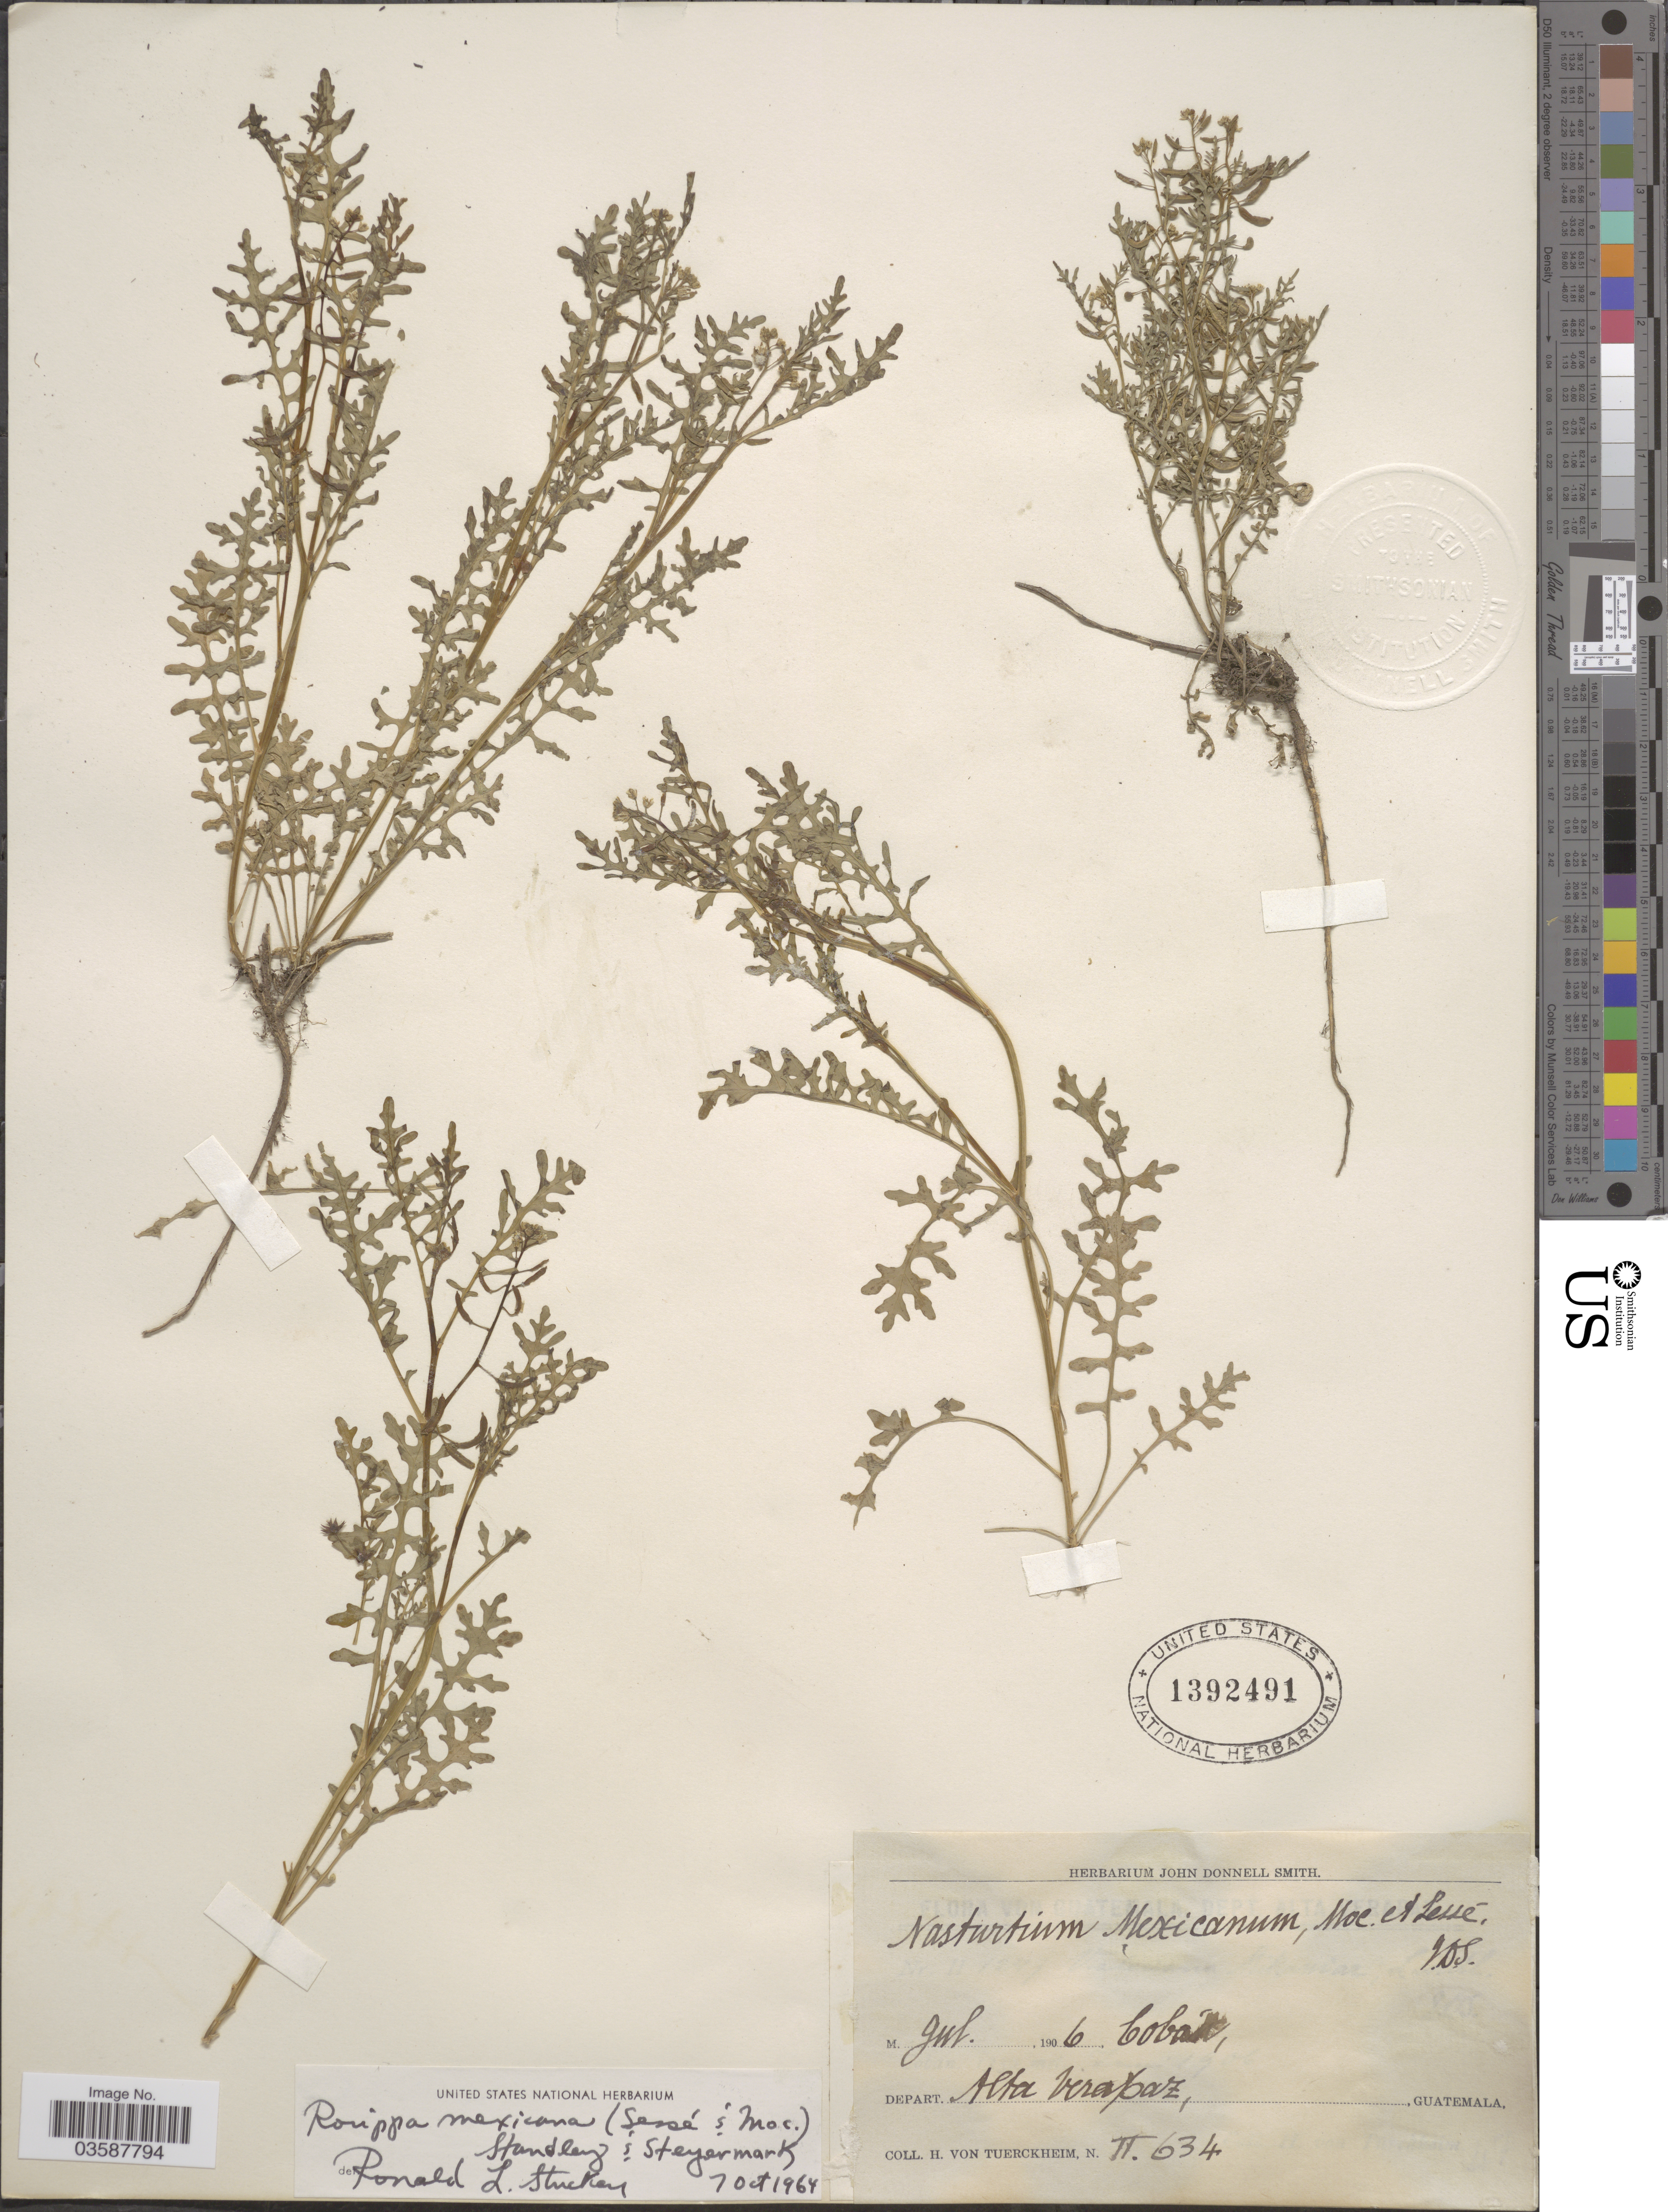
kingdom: Plantae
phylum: Tracheophyta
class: Magnoliopsida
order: Brassicales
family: Brassicaceae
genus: Rorippa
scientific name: Rorippa mexicana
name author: (Moc.) Standl. & Steyerm.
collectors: H. von Türckheim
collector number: II634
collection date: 1906-07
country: Guatemala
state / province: Alta Verapaz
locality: Cobán. Depart. Alta Verapaz.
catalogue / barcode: US 1392491